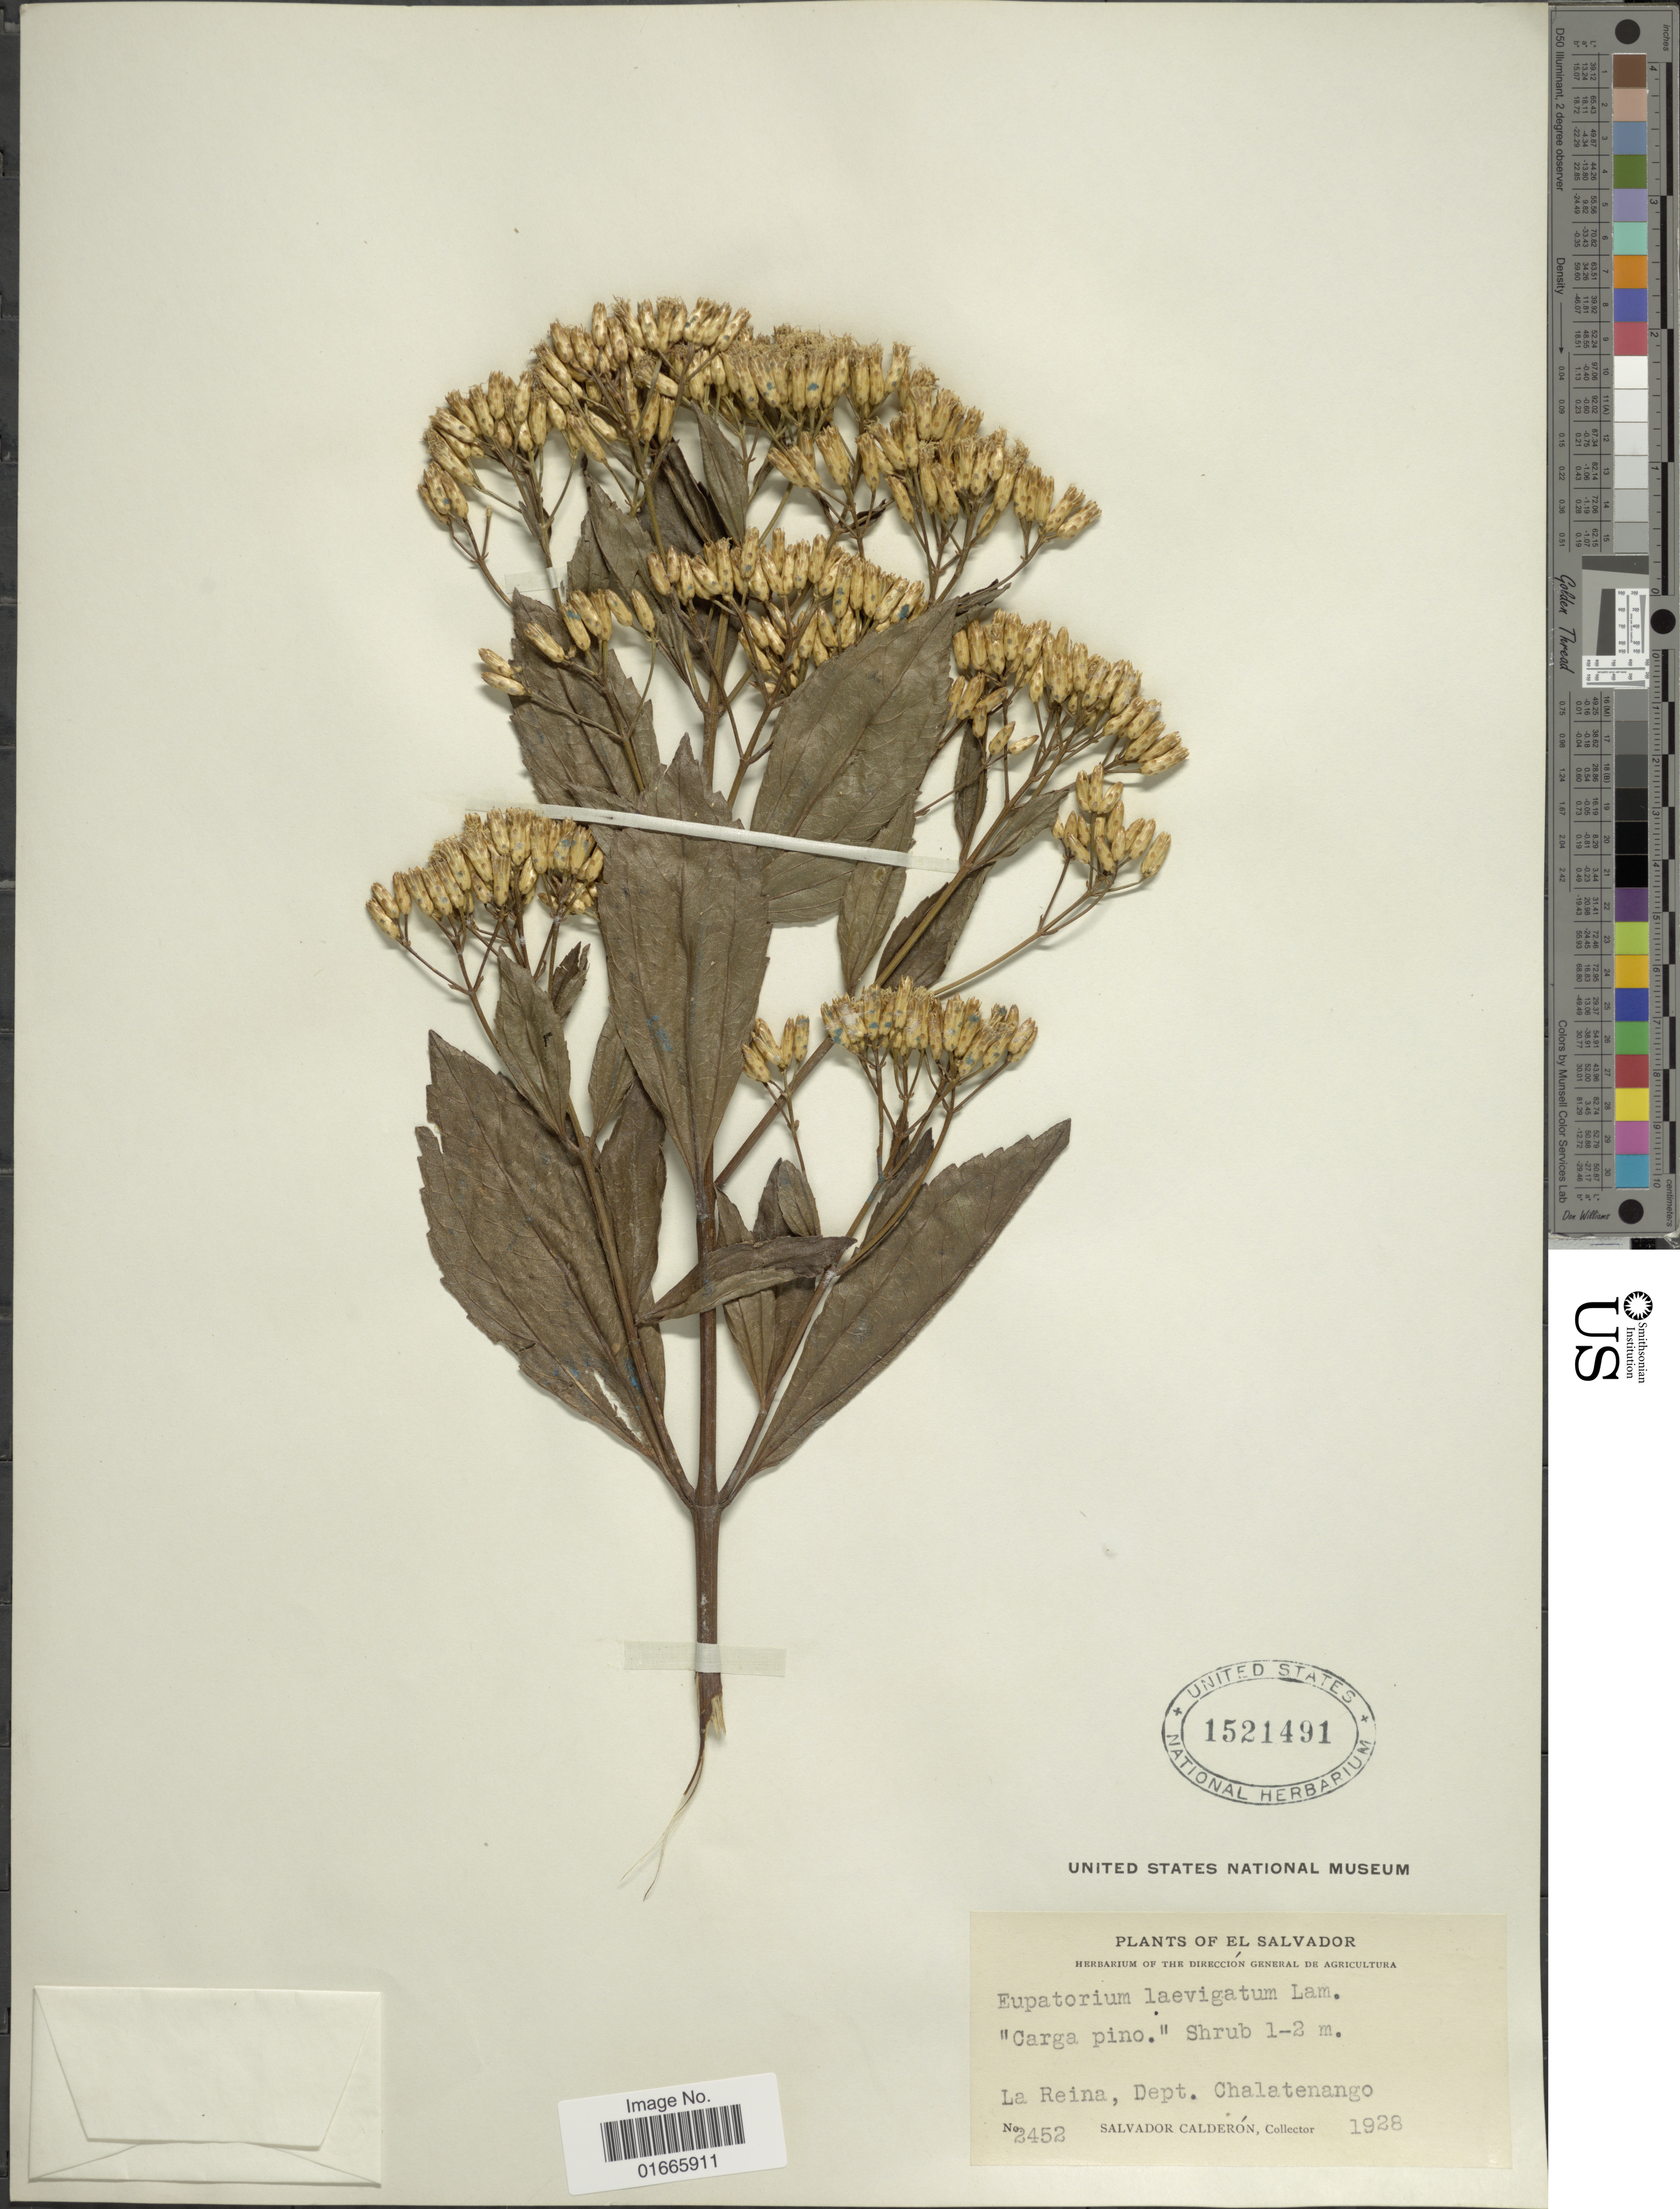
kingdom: Plantae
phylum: Tracheophyta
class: Magnoliopsida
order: Asterales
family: Asteraceae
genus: Chromolaena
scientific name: Chromolaena laevigata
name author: (Lam.) R.M. King & H. Rob.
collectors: S. Calderón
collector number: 2452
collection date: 1928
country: El Salvador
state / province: Chalatenango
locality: La Reina, Dept. Chalatenango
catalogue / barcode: US 1521491